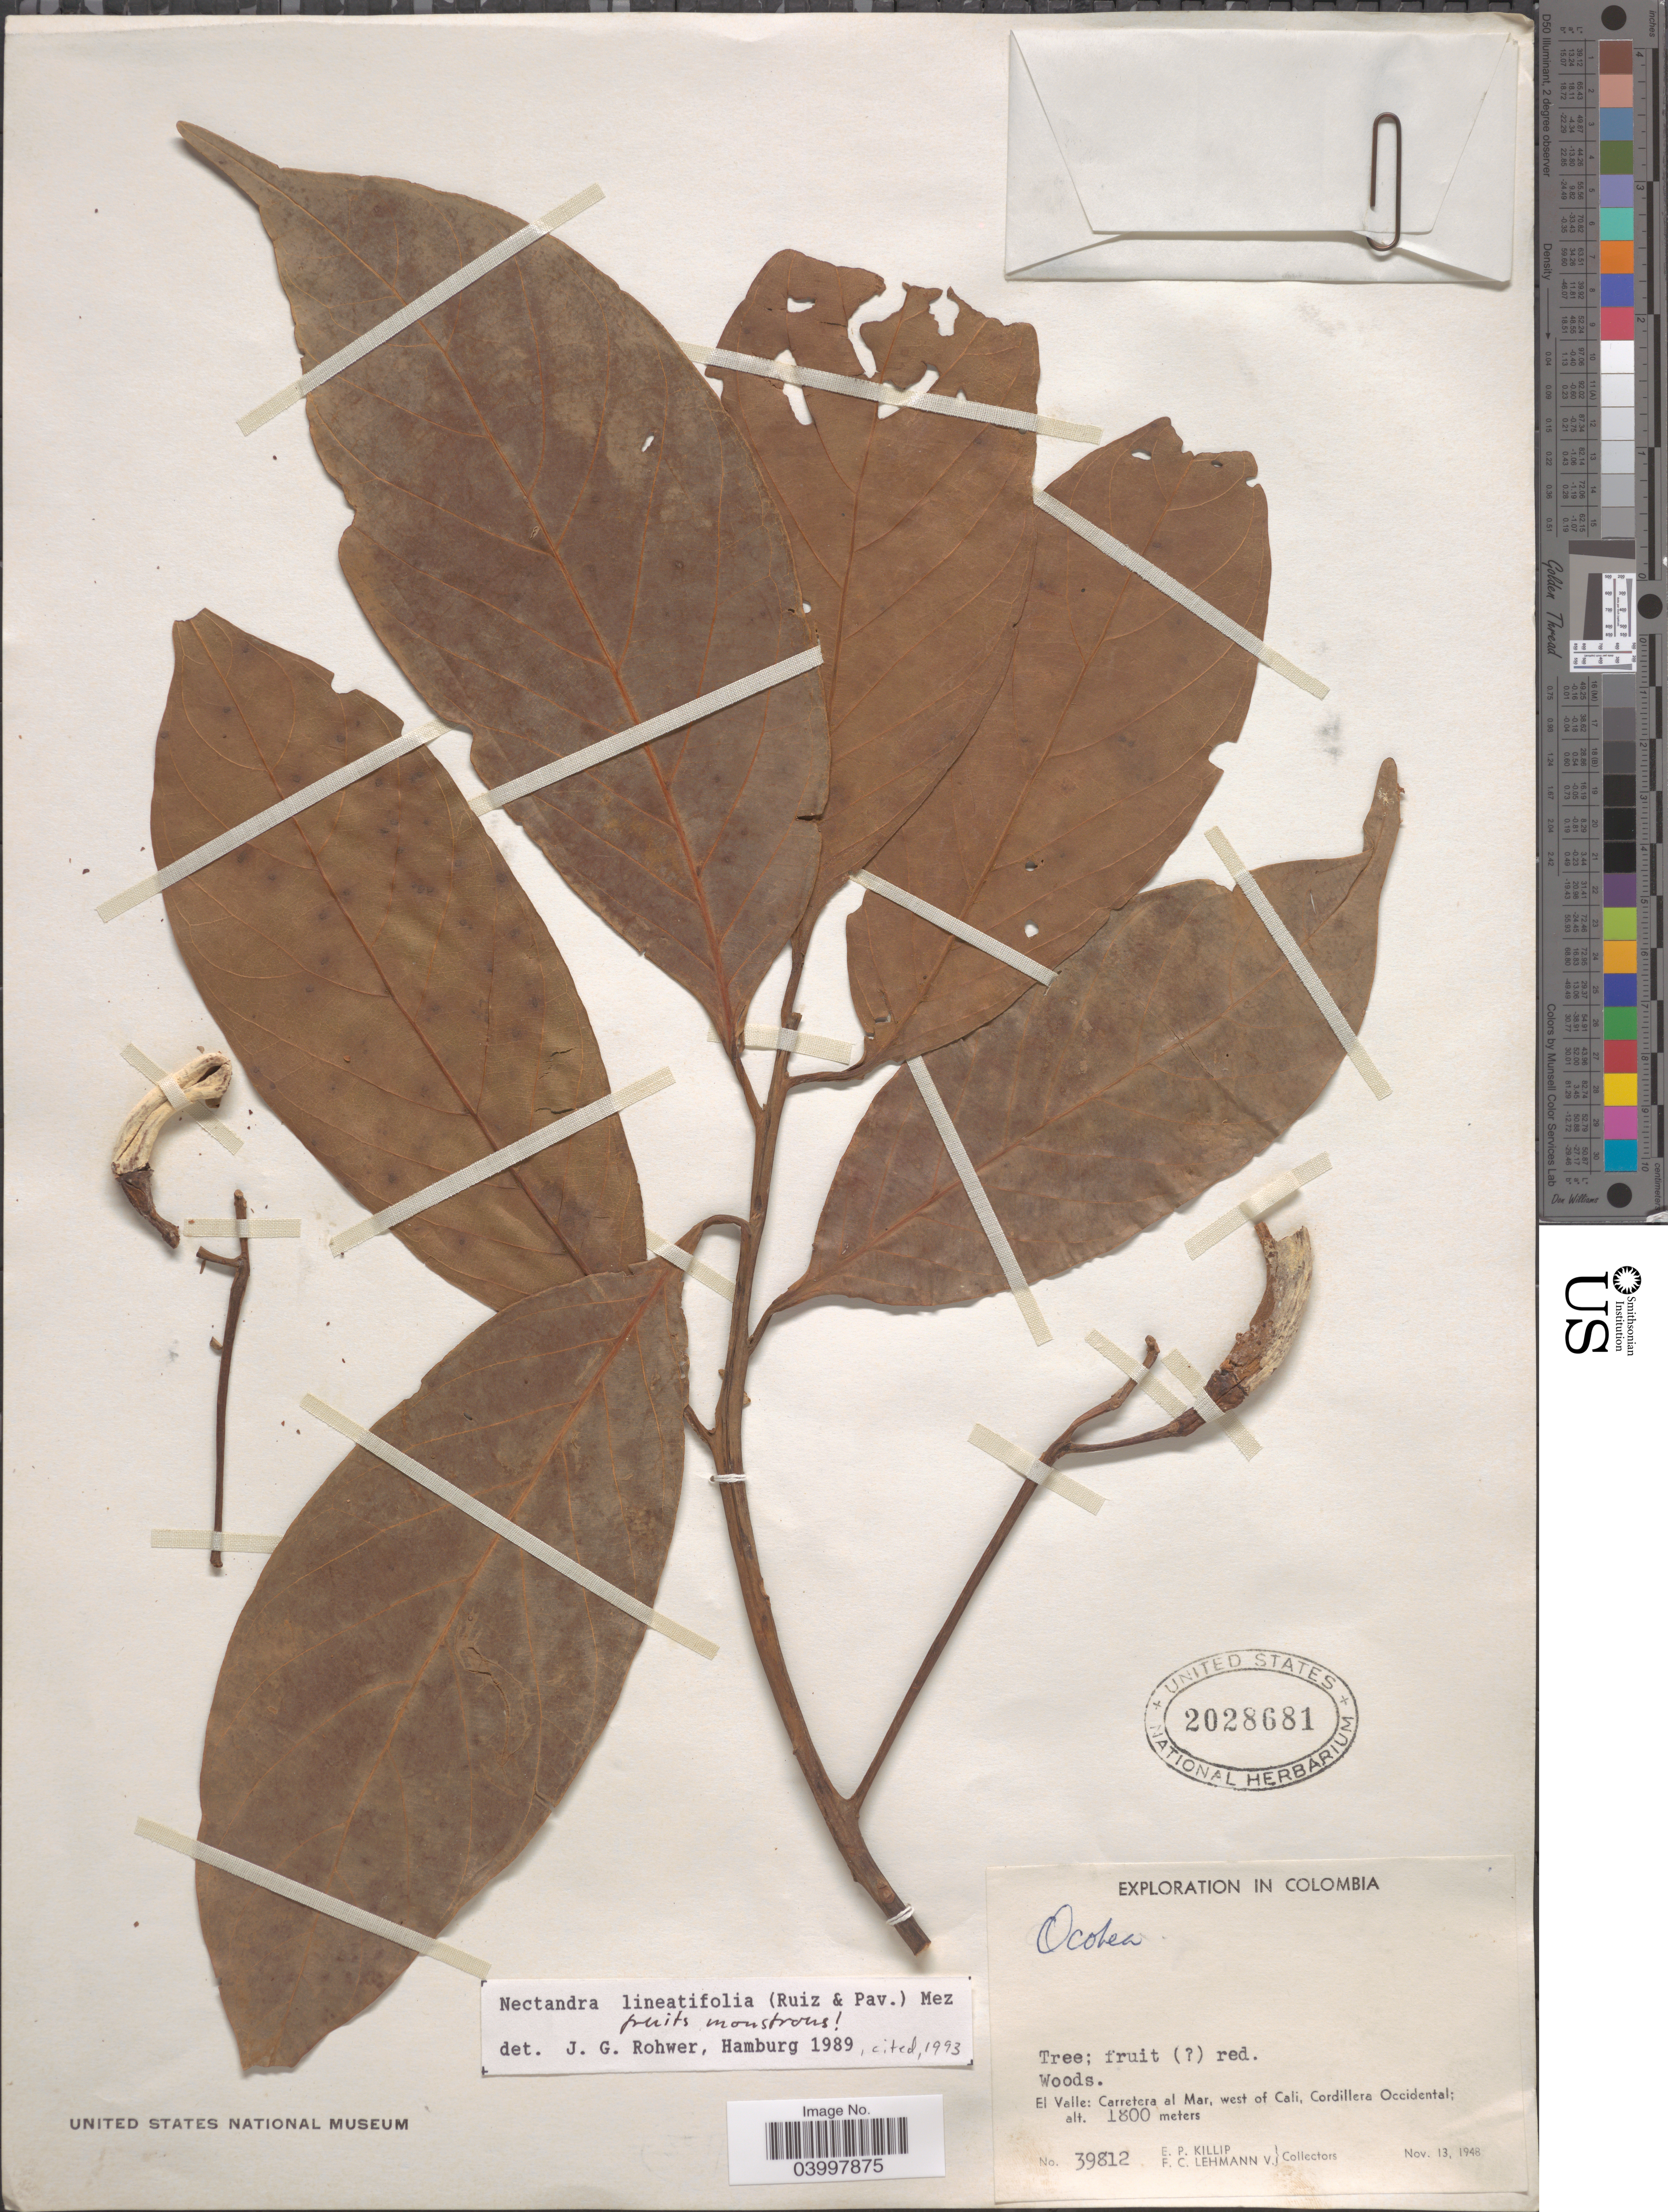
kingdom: Plantae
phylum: Tracheophyta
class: Magnoliopsida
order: Laurales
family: Lauraceae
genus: Nectandra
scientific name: Nectandra lineatifolia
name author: Mez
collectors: E. P. Killip & F. Lehmann v.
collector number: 39812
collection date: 1948-11-13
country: Colombia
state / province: Valle del Cauca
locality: El Valle: Carretera al Mar, west of Cali, Cordillera Occidental.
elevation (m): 1800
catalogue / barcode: US 2028681